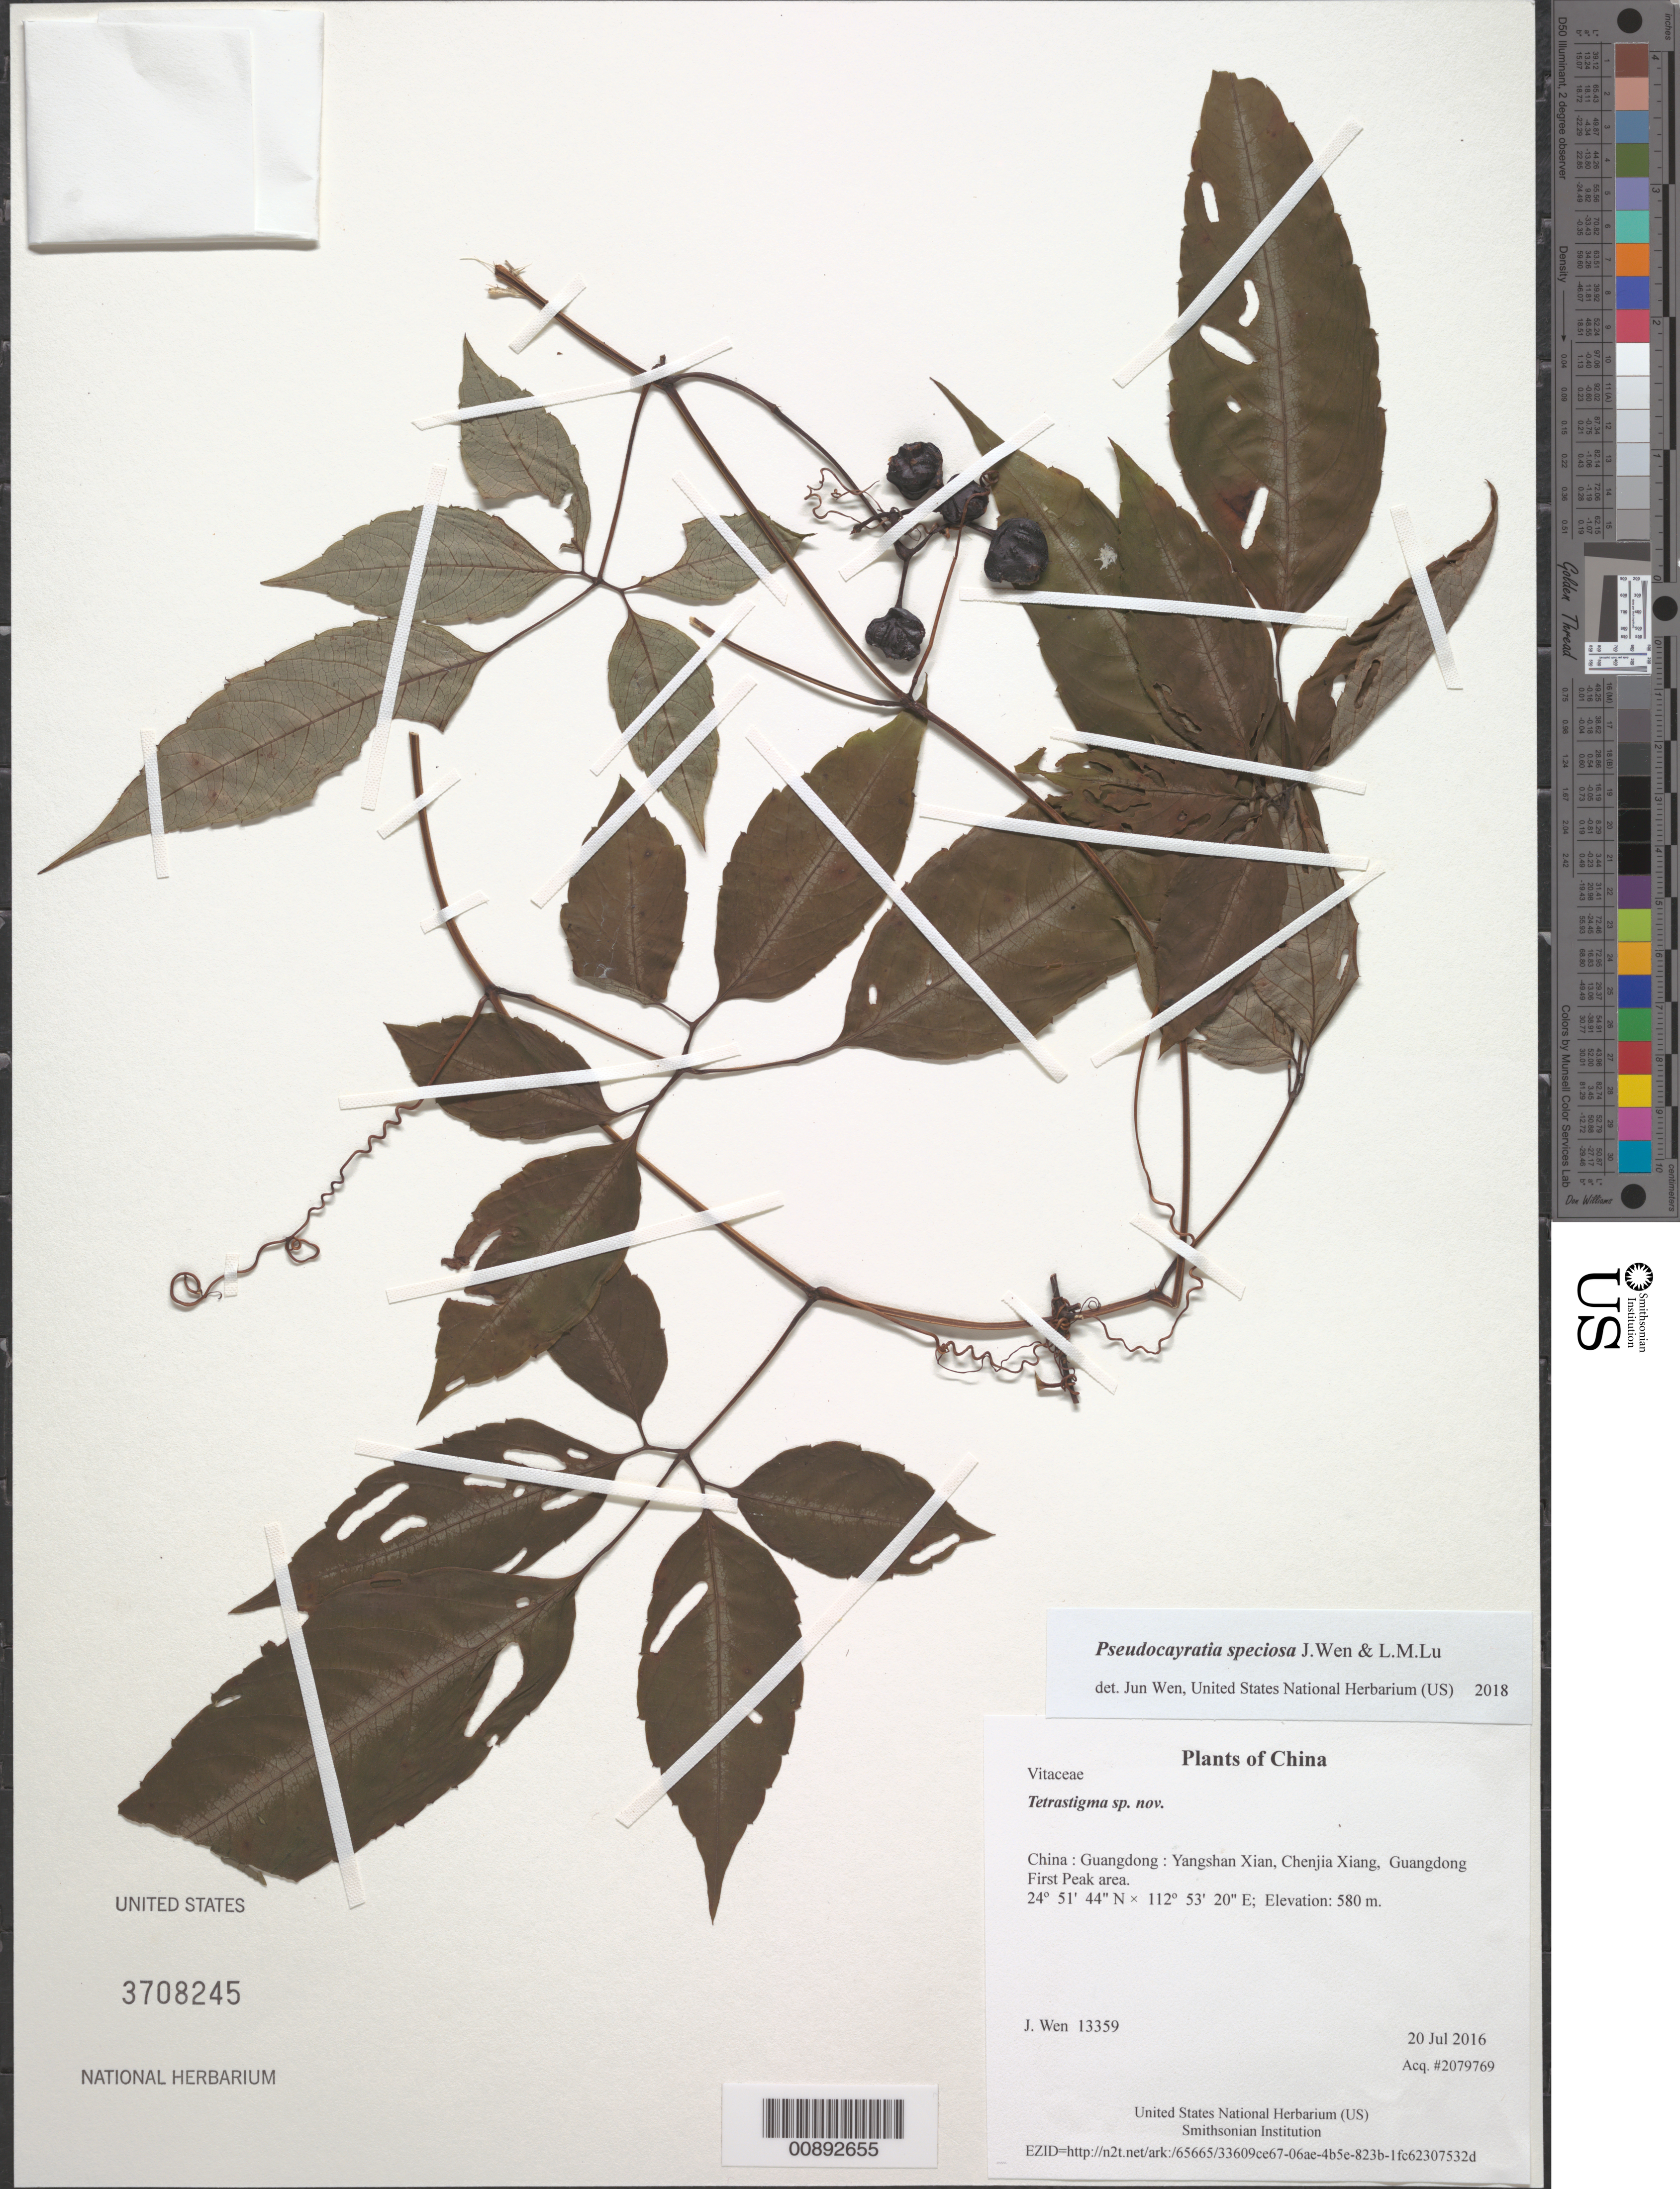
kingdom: Plantae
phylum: Tracheophyta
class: Magnoliopsida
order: Vitales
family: Vitaceae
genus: Tetrastigma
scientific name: Tetrastigma sp. nov.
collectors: J. Wen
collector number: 13359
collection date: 2016-07-20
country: China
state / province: Guangdong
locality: Yangshan Xian, Chenjia Xiang, Guangdong First Peak area.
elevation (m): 580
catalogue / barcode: US 3708245